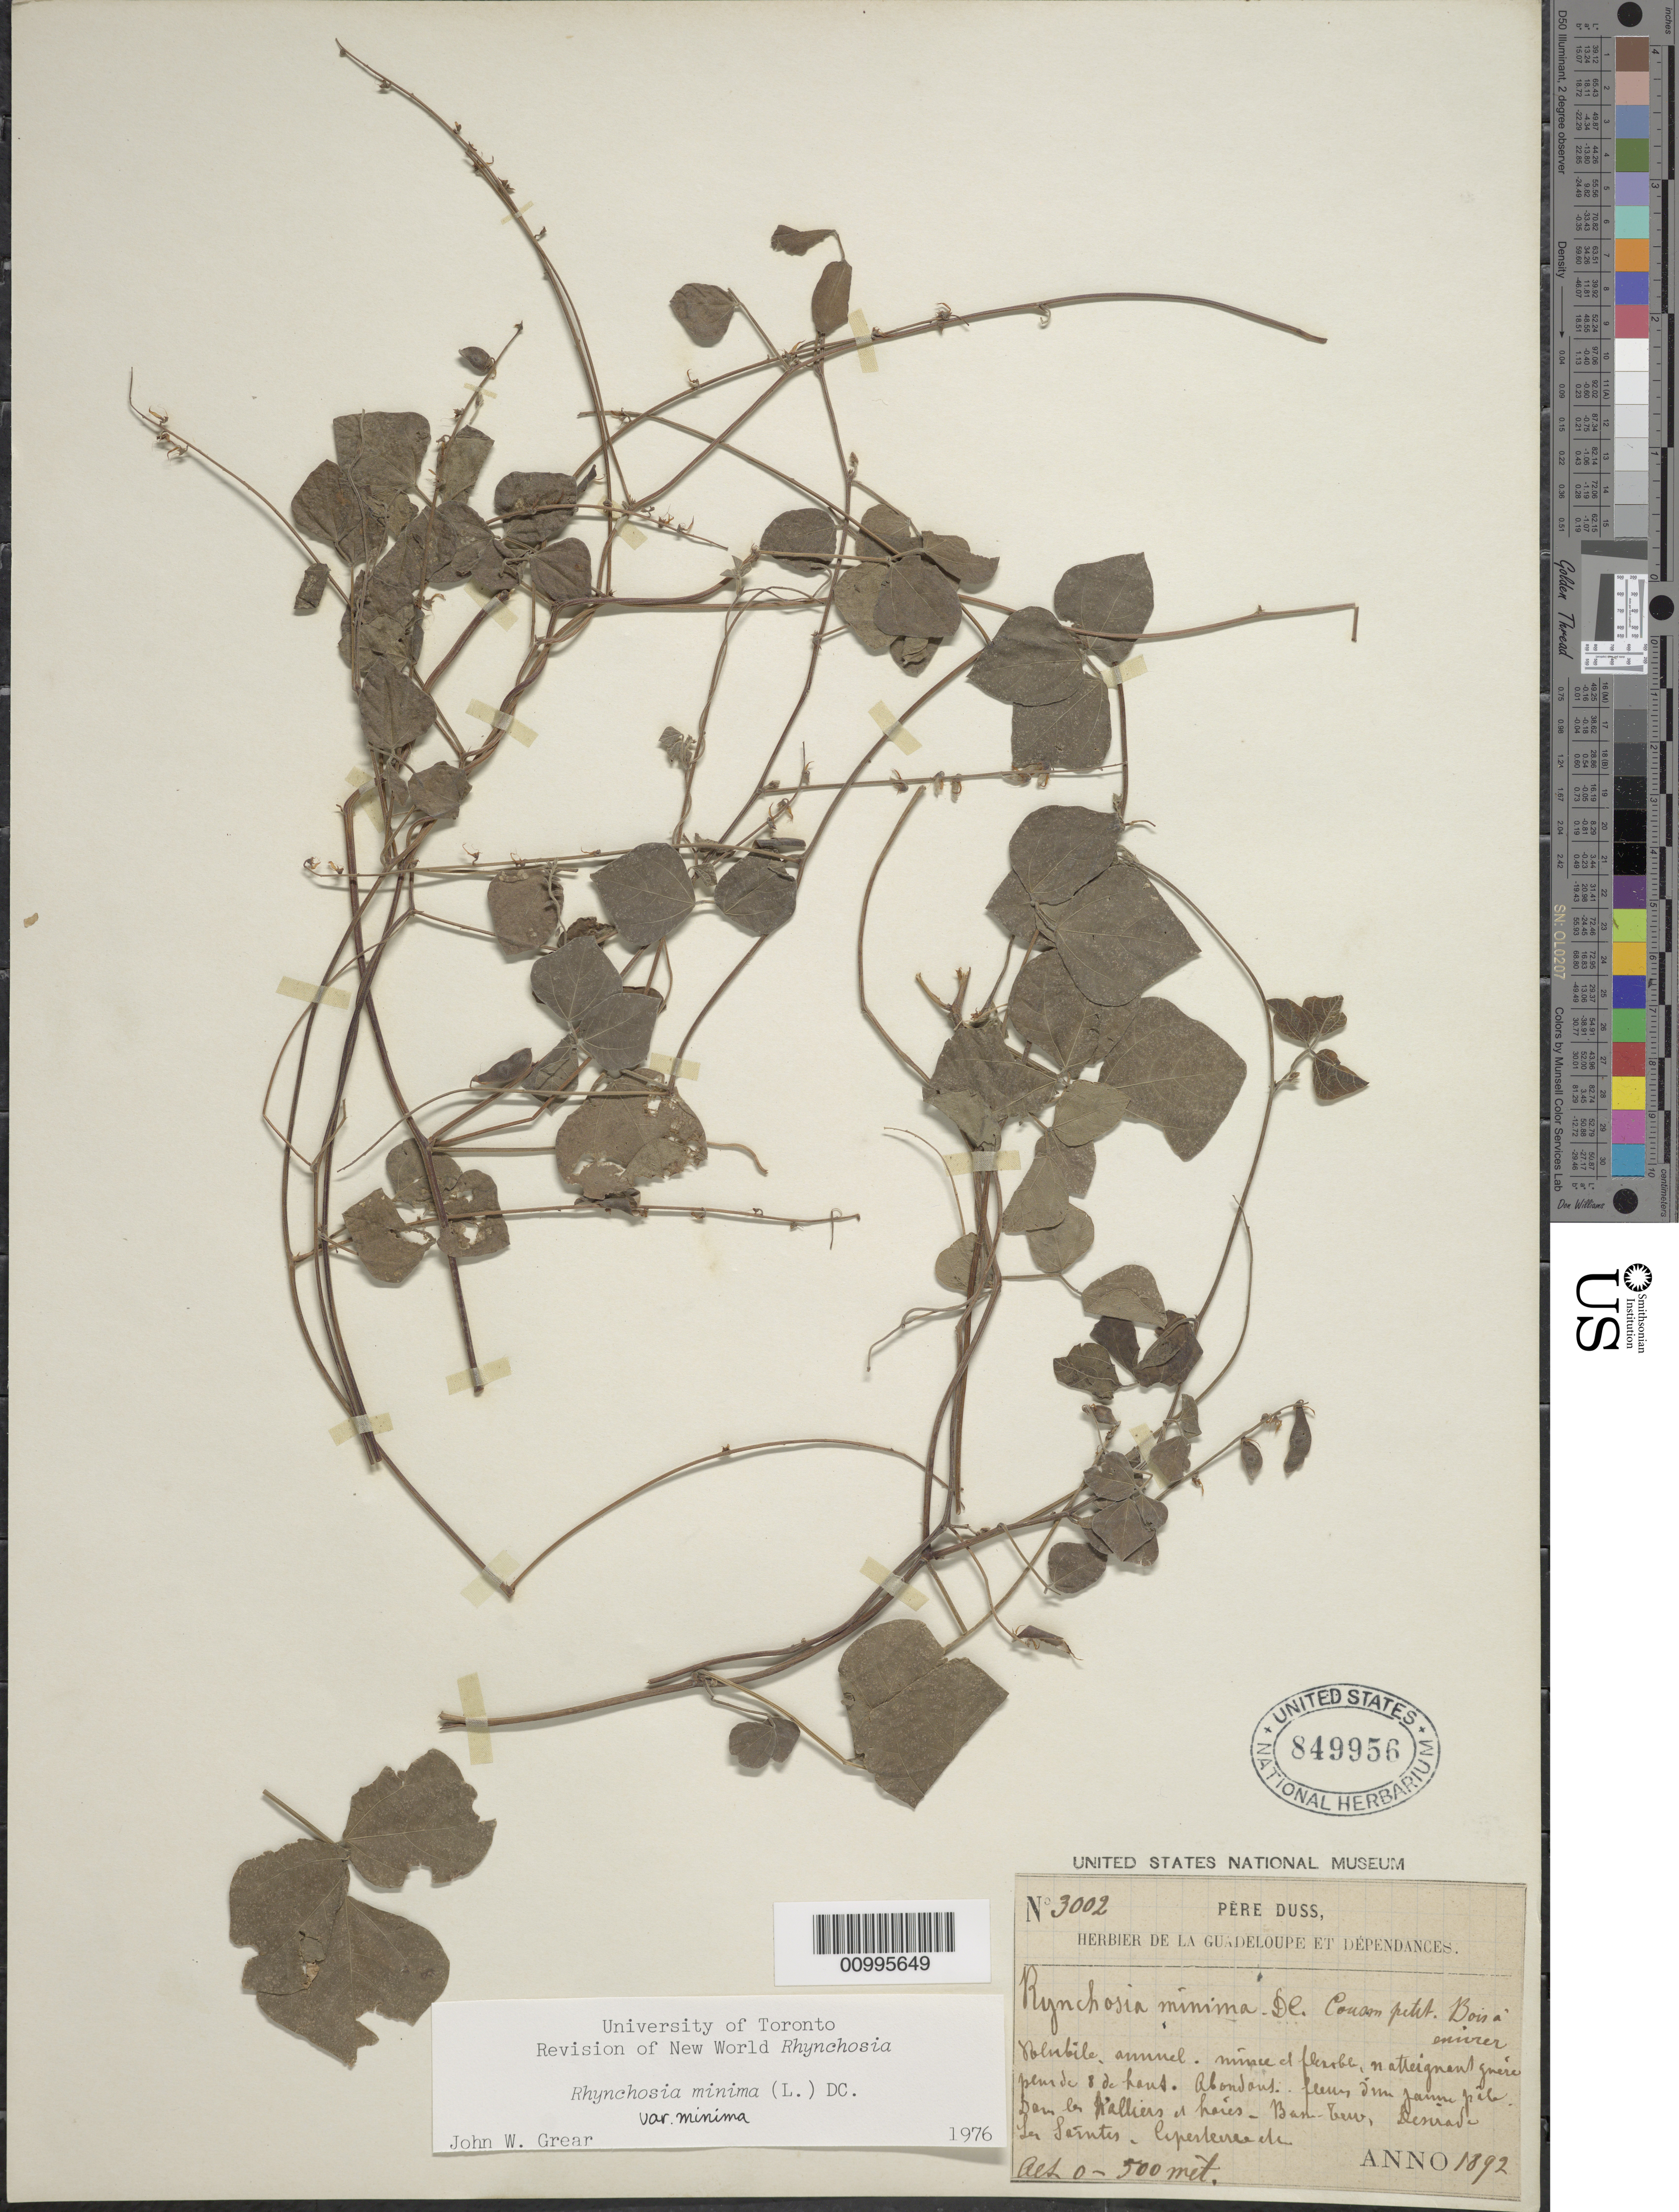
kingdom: Plantae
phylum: Tracheophyta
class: Magnoliopsida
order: Fabales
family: Fabaceae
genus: Rhynchosia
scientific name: Rhynchosia minima var. minima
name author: (L.) DC.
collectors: Père Duss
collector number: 3002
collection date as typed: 1892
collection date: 1892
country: Guadeloupe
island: Basse Terre [Guadeloupe]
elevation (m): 0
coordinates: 0 N, 0 E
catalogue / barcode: US 849956